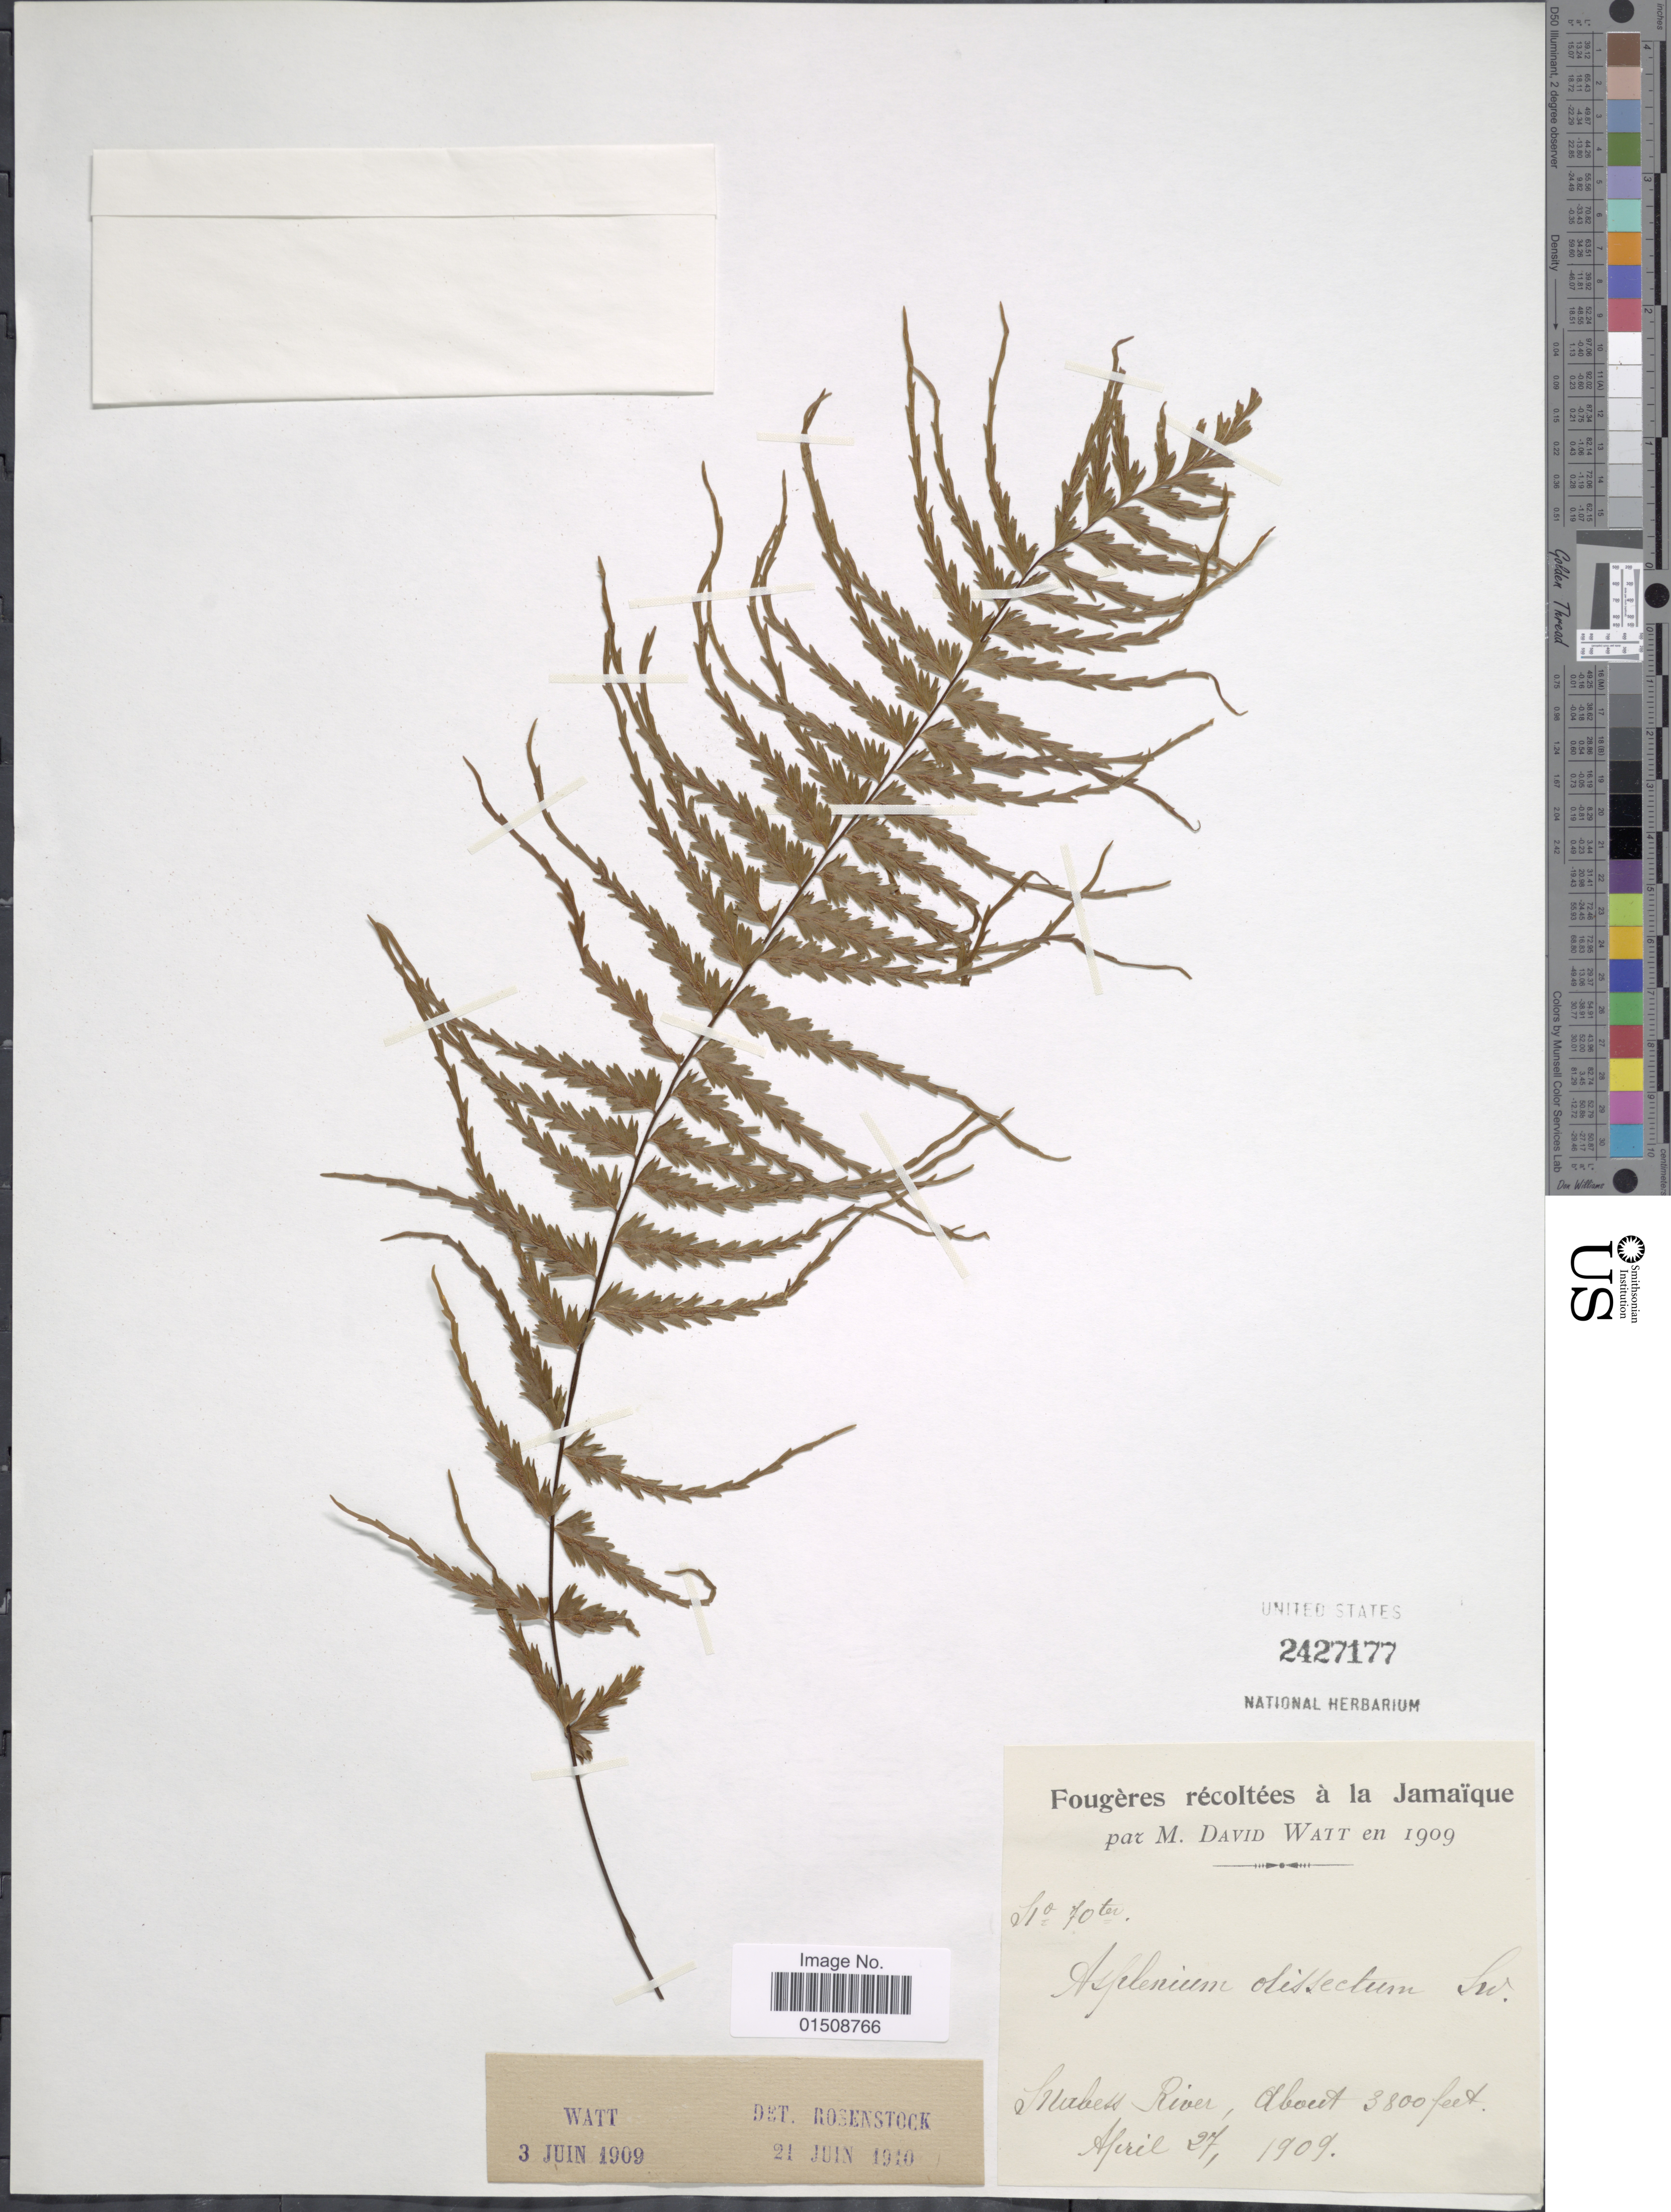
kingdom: Plantae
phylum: Tracheophyta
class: Polypodiopsida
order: Polypodiales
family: Aspleniaceae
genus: Asplenium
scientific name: Asplenium dissectum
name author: Brack. in Wilkes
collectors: M. Watt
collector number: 70ter *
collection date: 1909-04-27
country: Jamaica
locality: Mabess River, Jamaique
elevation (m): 1158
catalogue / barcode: US 2427177